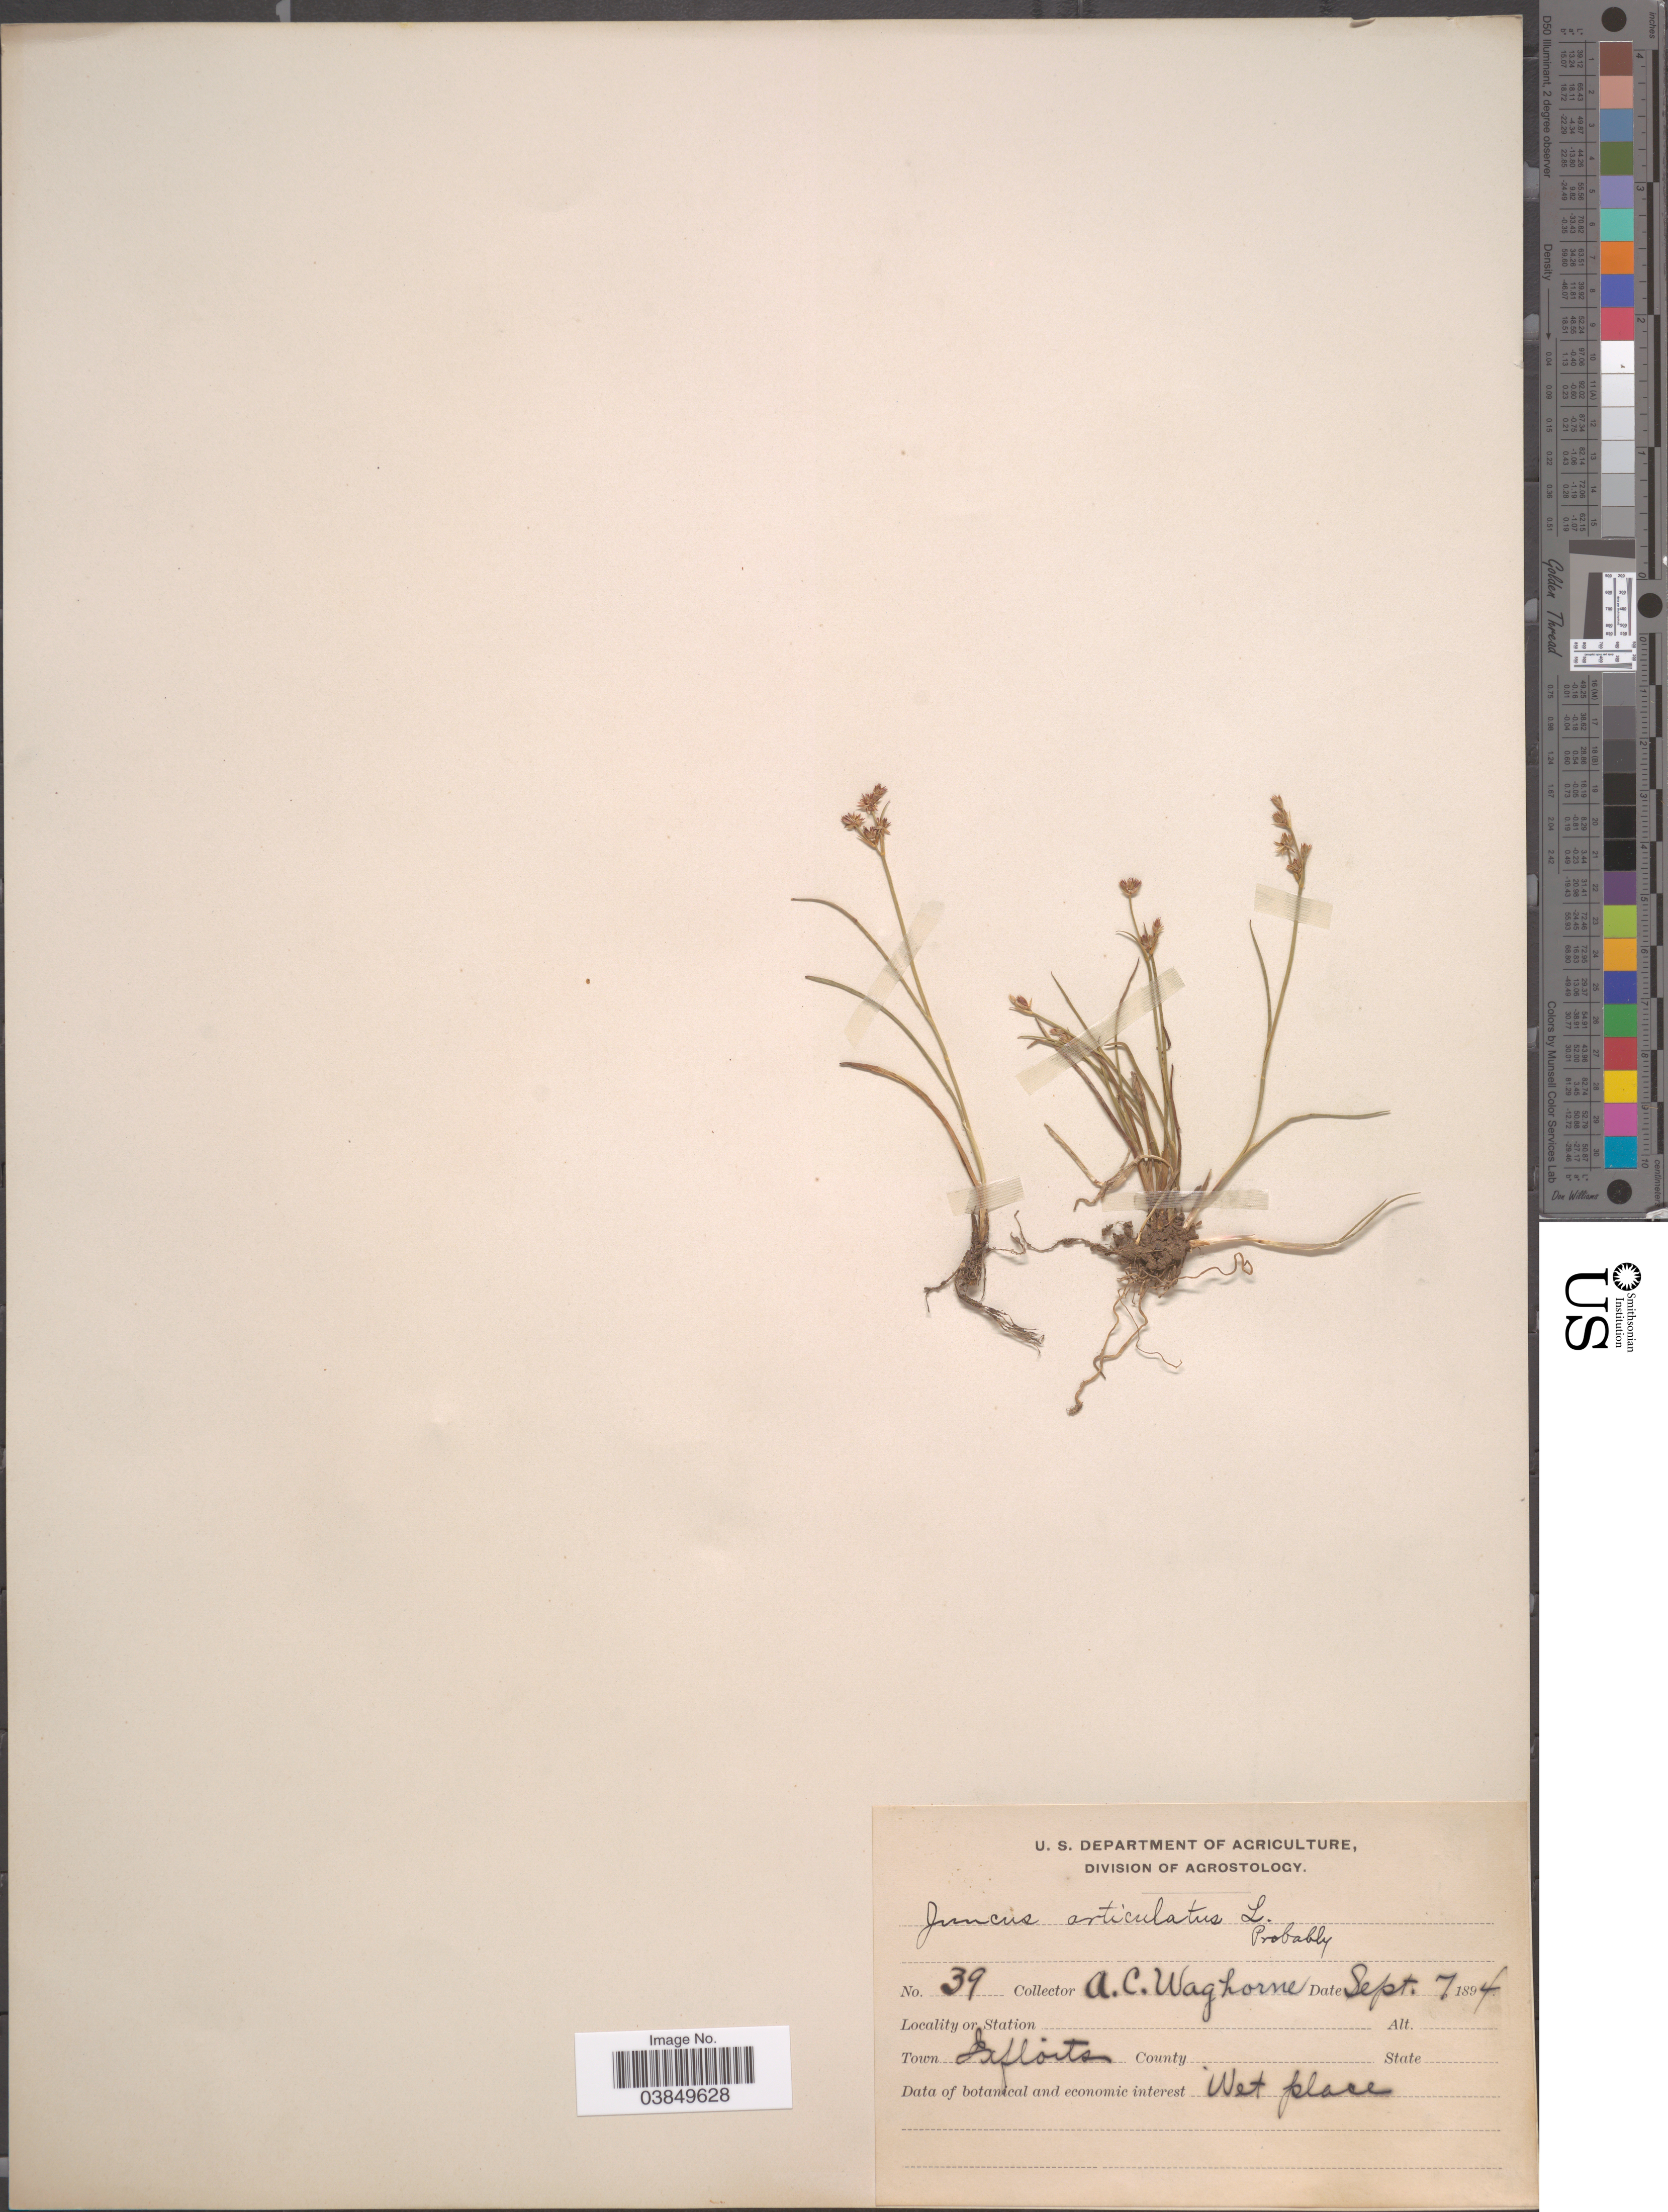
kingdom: Plantae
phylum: Tracheophyta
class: Liliopsida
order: Poales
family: Juncaceae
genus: Juncus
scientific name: Juncus articulatus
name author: L.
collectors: A. Waghorne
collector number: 39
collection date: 1894-09-07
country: Canada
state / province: Newfoundland and Labrador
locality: Town Exploits.